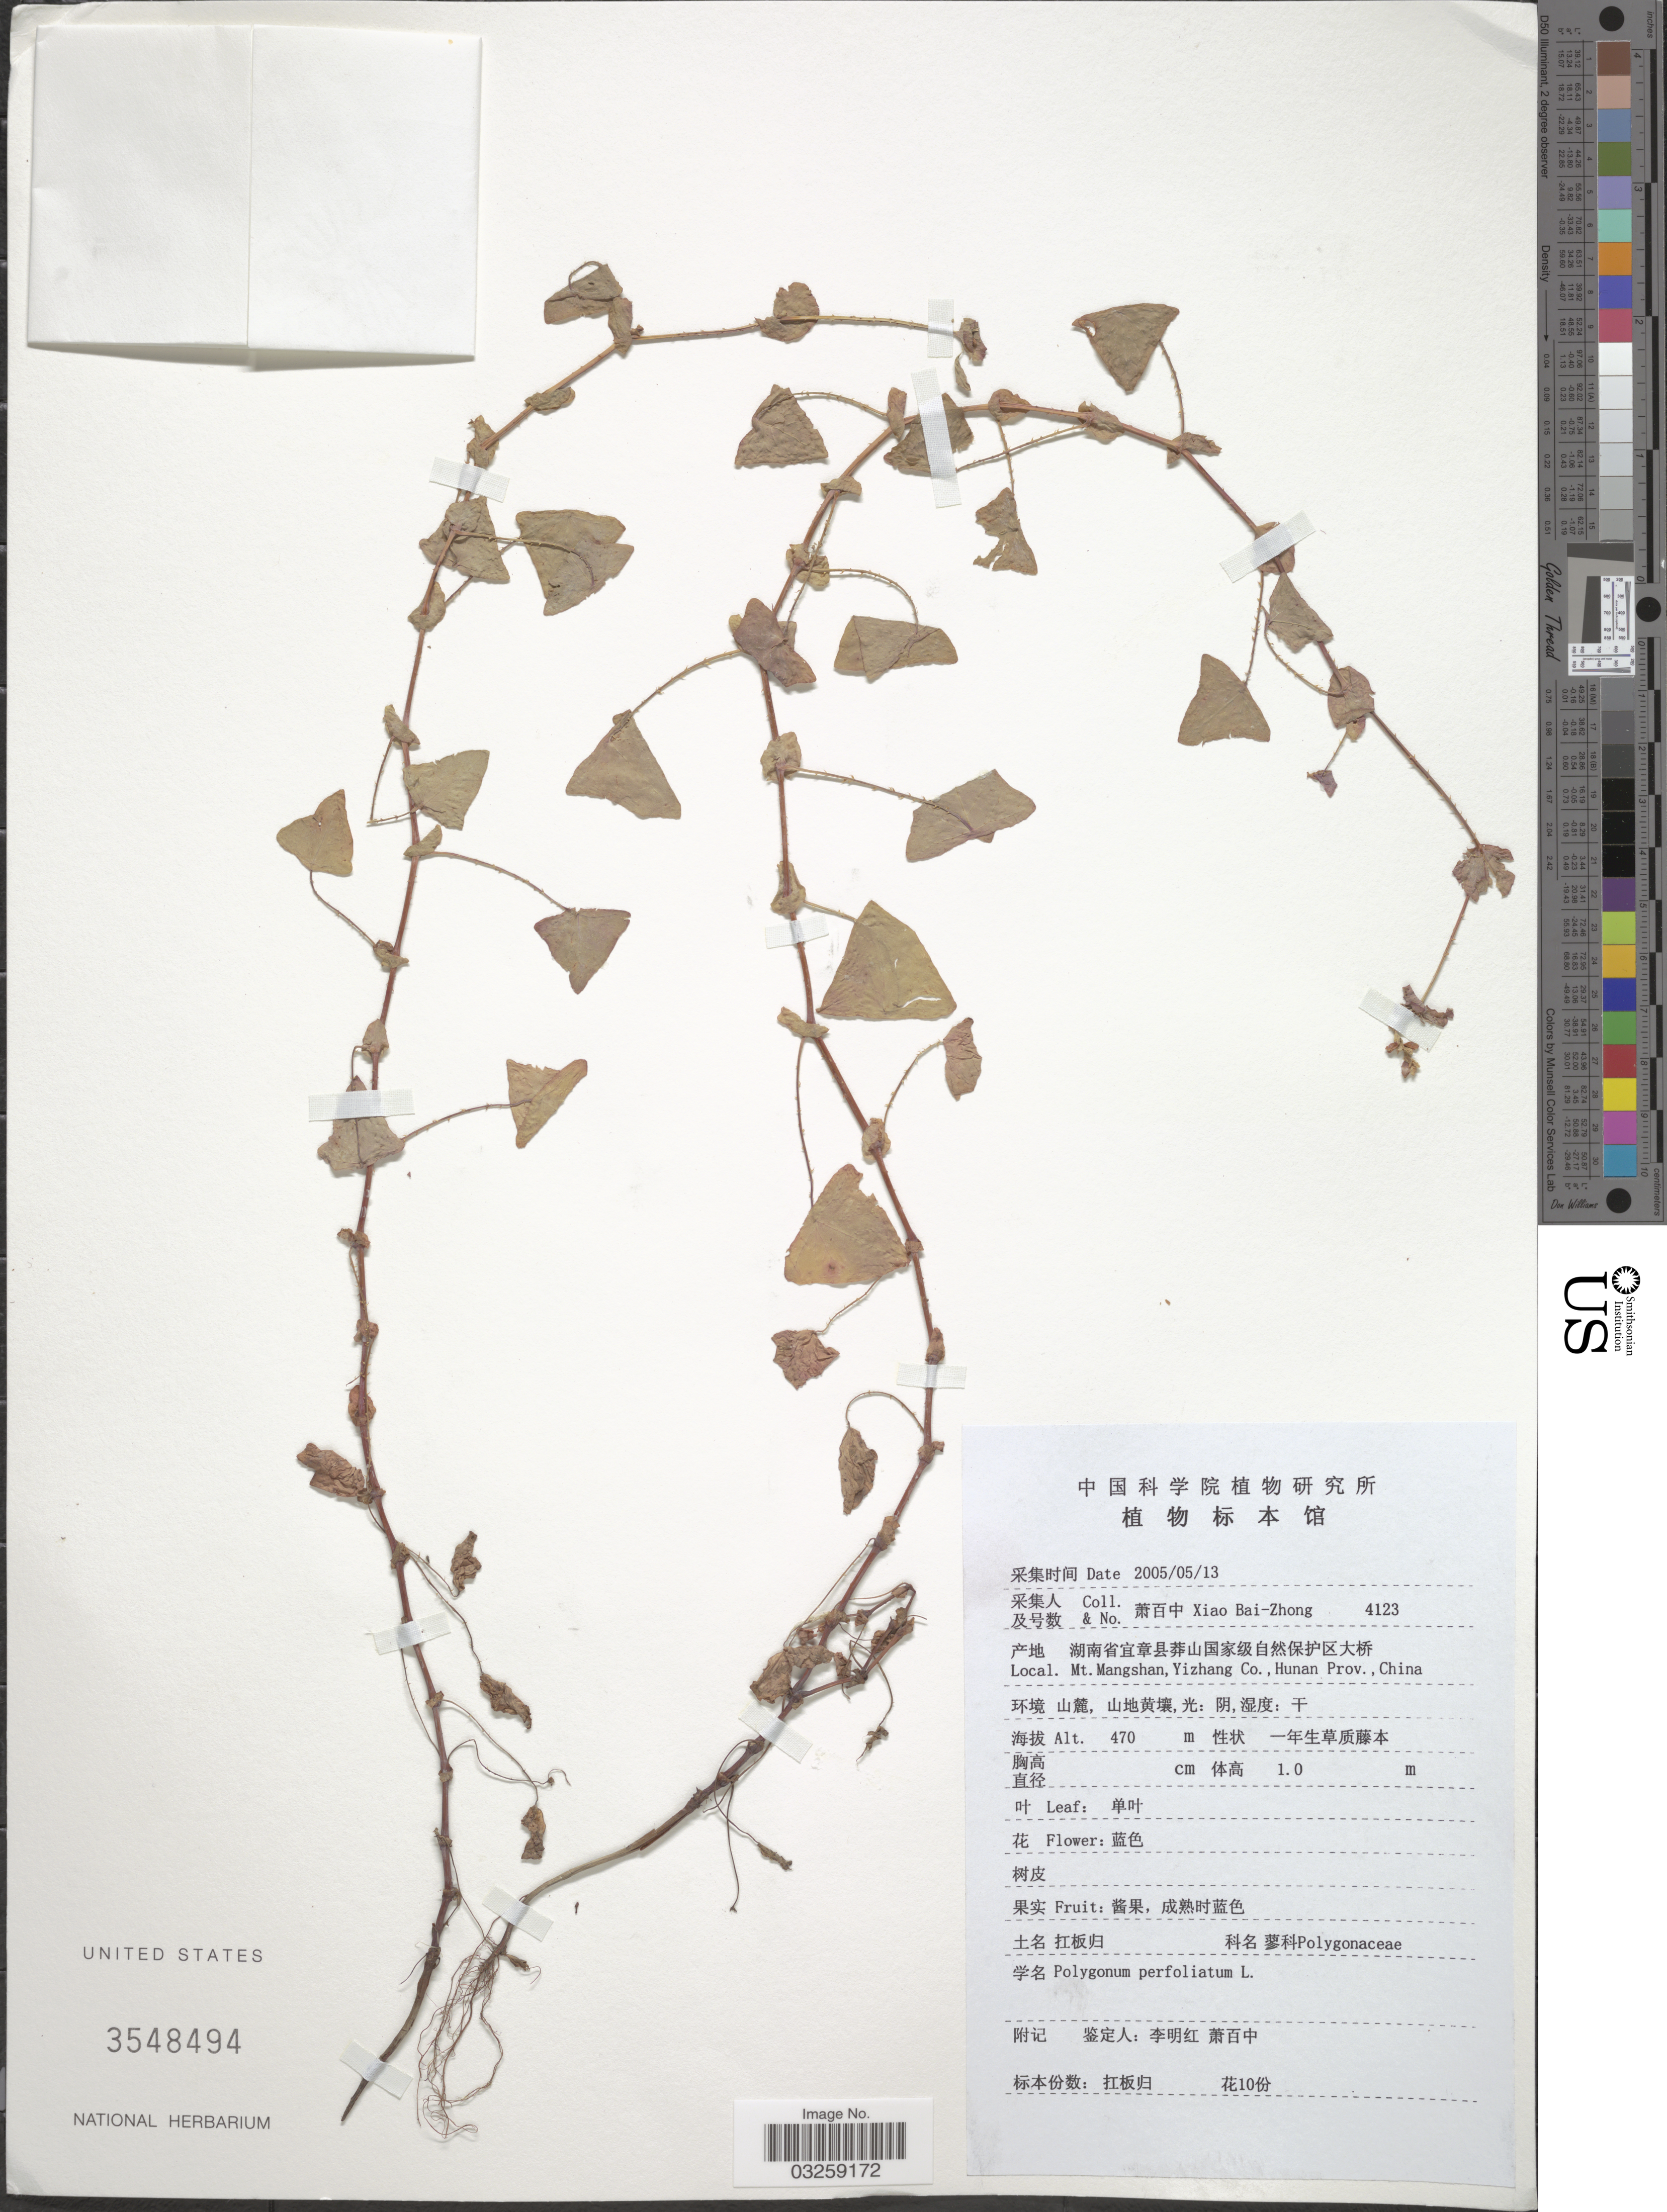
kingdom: Plantae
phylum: Tracheophyta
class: Magnoliopsida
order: Caryophyllales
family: Polygonaceae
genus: Polygonum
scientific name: Polygonum perfoliatum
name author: L.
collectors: B. Z. Xiao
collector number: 4123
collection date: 2005-05-13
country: China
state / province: Hunan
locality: Mt. Mangshan, Yizhang Co.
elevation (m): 470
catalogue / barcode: US 3548494